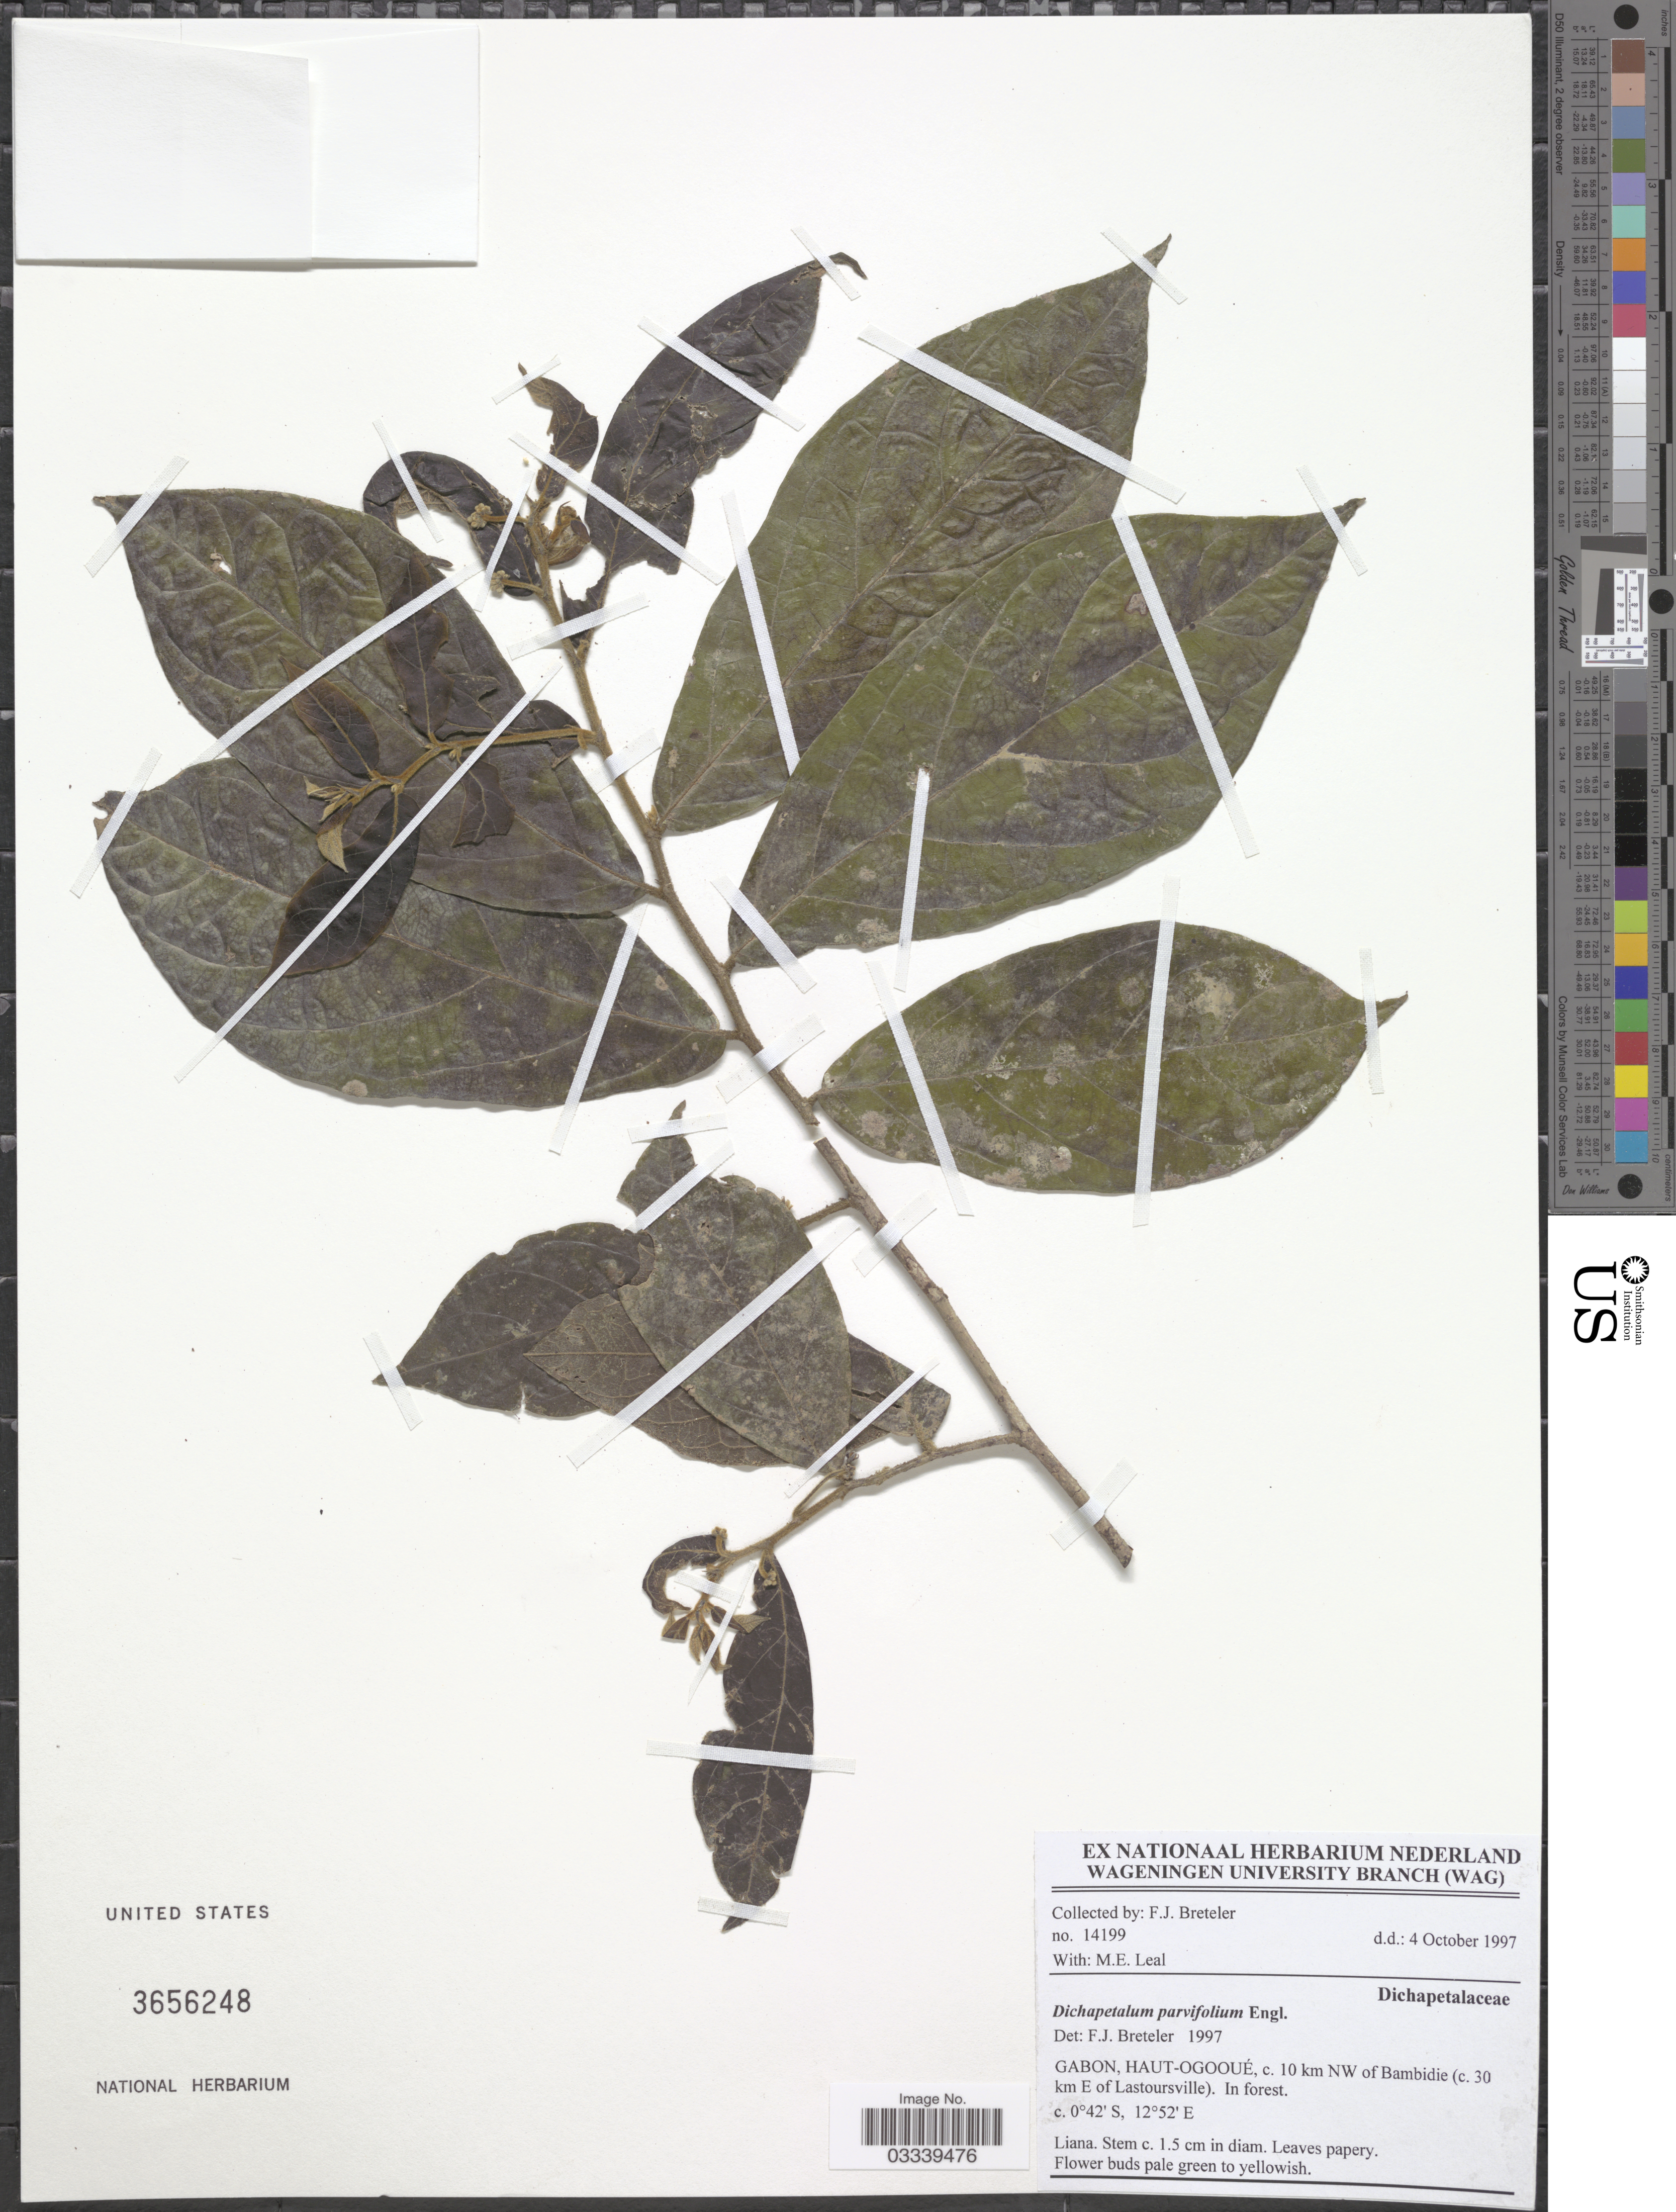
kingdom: Plantae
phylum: Tracheophyta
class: Magnoliopsida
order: Malpighiales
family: Dichapetalaceae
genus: Dichapetalum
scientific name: Dichapetalum parvifolium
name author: Engl.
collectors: F. J. Breteler & M. E. Leal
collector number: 14199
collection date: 1997-10-04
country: Gabon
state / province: Haut-Ogooue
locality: C. 10 km NW of Bambidie (c. 30 km E of Lastoursville).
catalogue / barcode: US 3656248